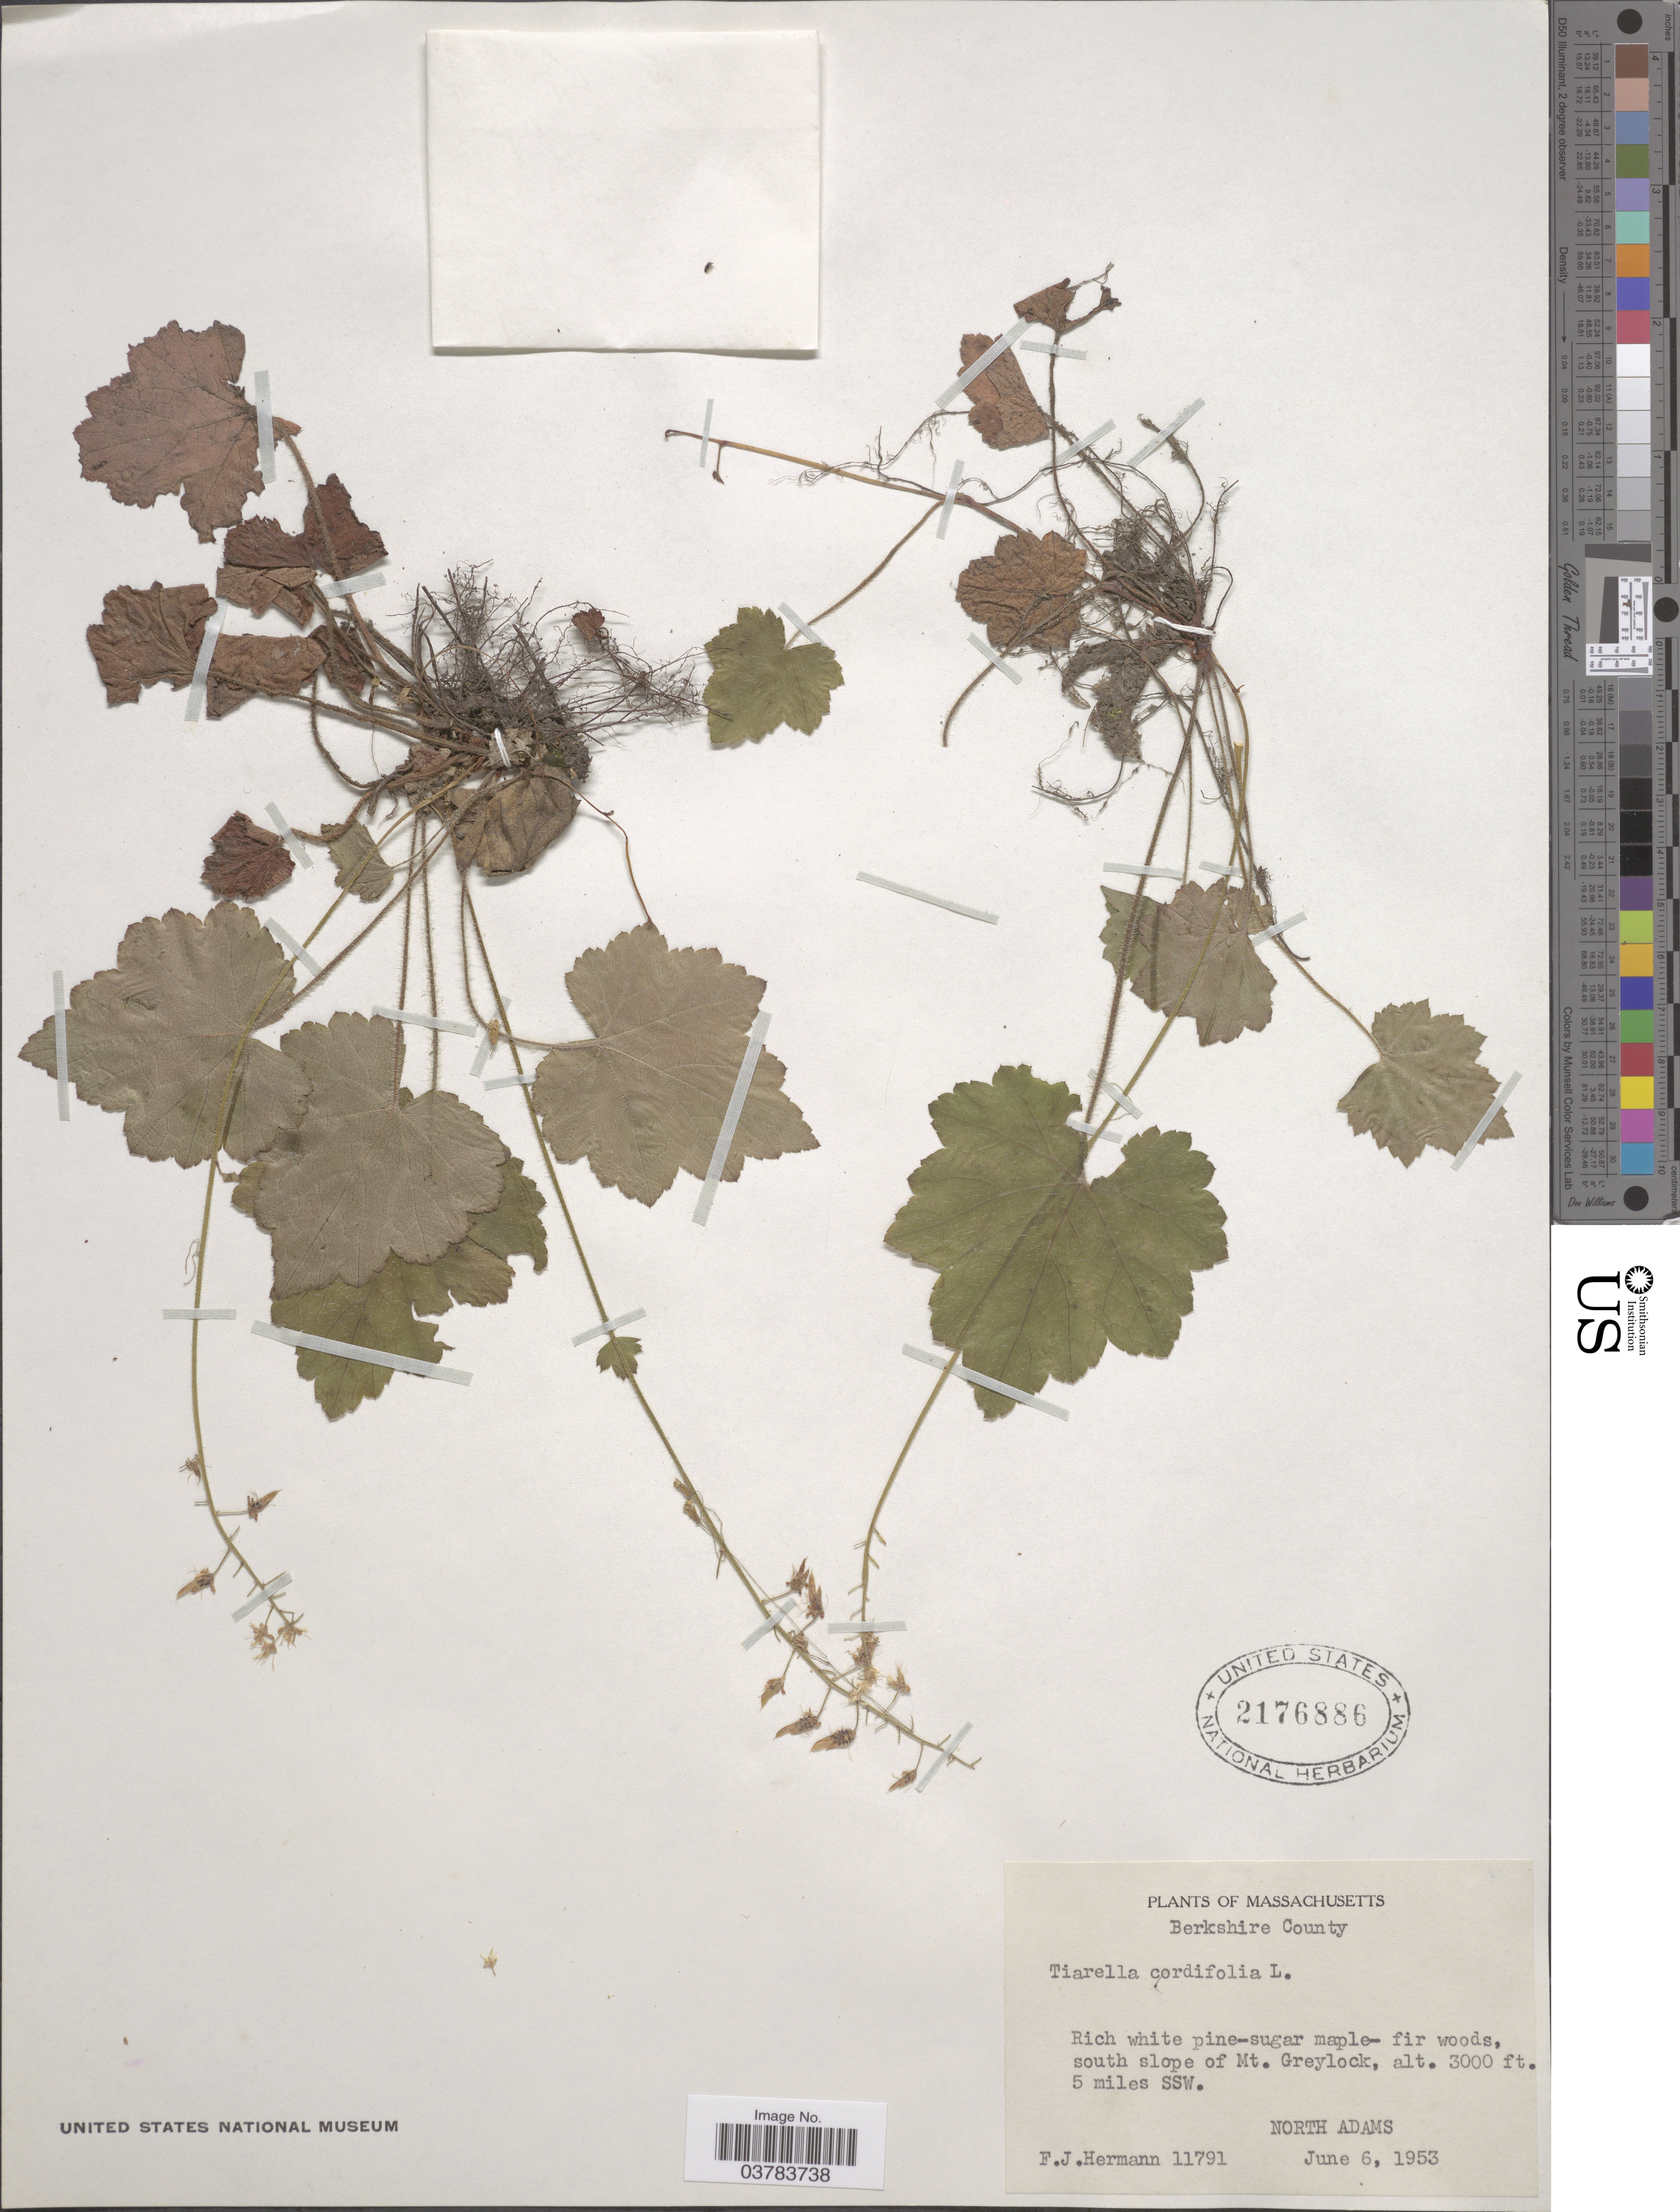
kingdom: Plantae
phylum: Tracheophyta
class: Magnoliopsida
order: Saxifragales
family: Saxifragaceae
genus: Tiarella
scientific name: Tiarella cordifolia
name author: L.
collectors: F. J. Hermann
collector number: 11791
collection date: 1953-06-06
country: United States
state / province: Massachusetts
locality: Berkshire County. Rich white pine-sugar maple-fir woods, south slope of Mt. Greylock, 5 miles SSW. North Adams.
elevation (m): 914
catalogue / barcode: US 2176886